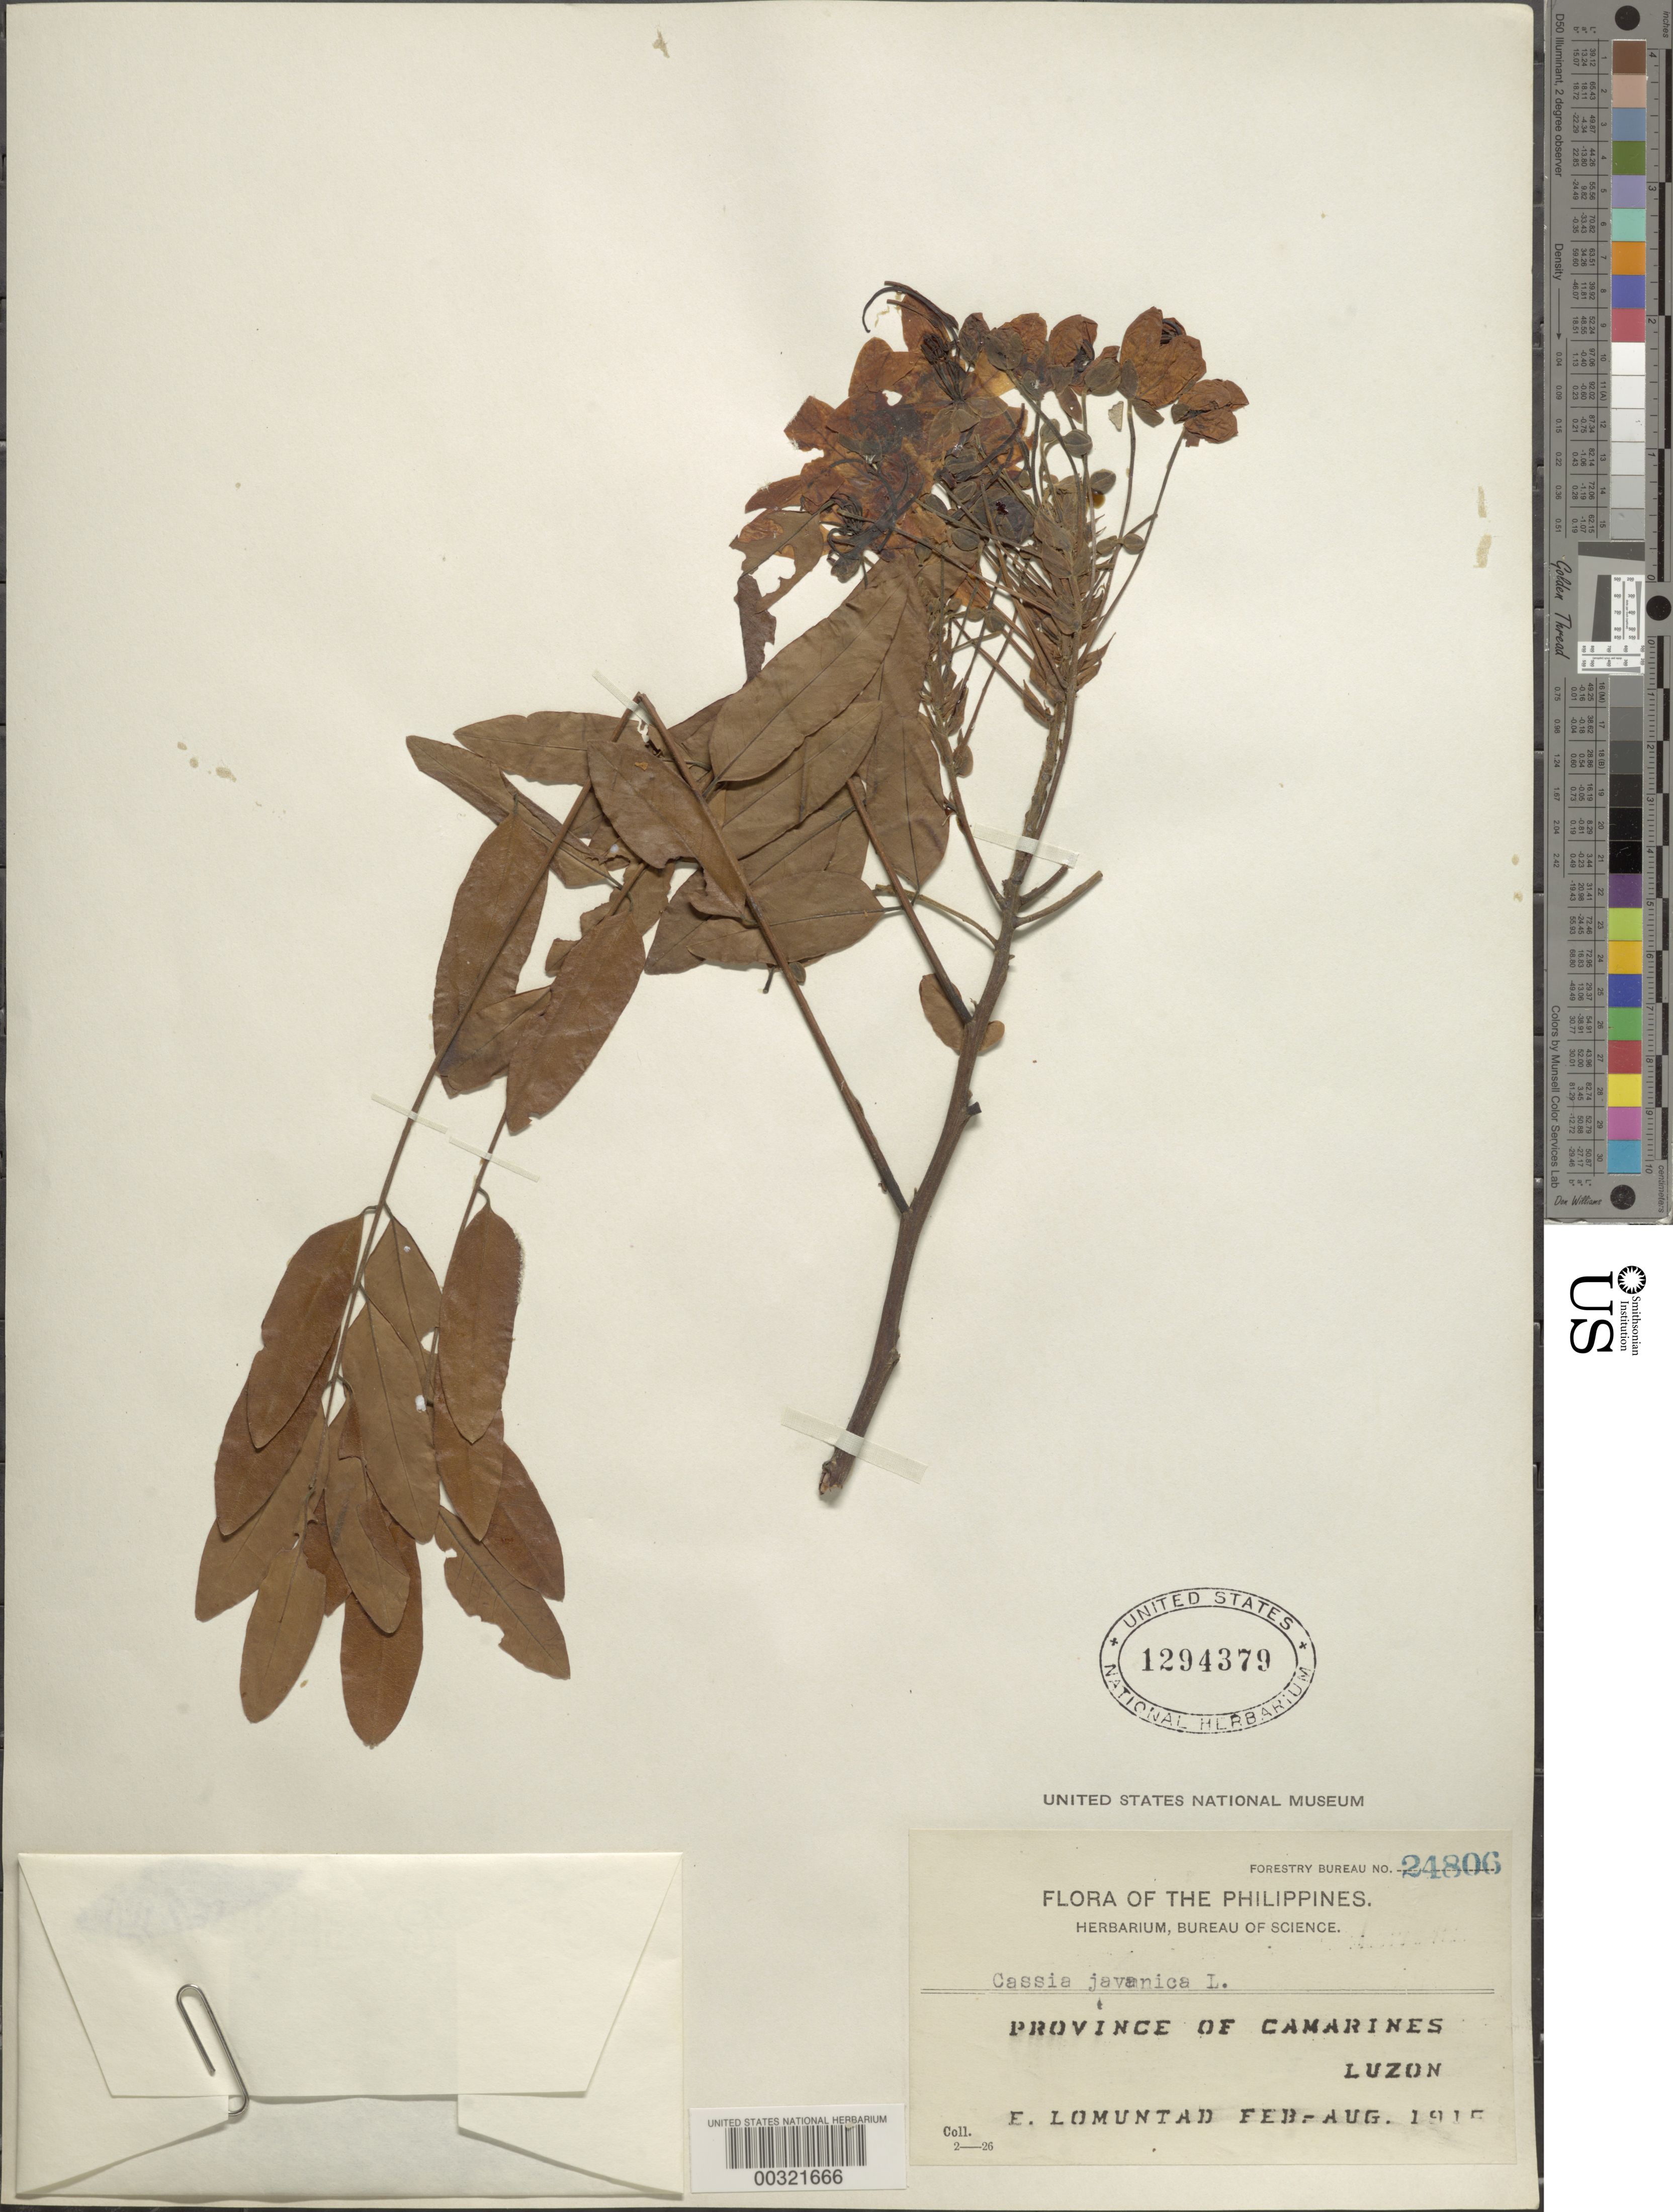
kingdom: Plantae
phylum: Tracheophyta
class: Magnoliopsida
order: Fabales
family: Fabaceae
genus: Cassia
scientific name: Cassia javanica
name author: L.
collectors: E. Lomuntad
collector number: Forestry Bureau No. 24806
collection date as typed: Feb 1915 to -- Aug 1915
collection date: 1915-02/1915-08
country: Philippines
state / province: Bicol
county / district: Camarines Norte / Camarines Sur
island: Luzon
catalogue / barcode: US 1294379